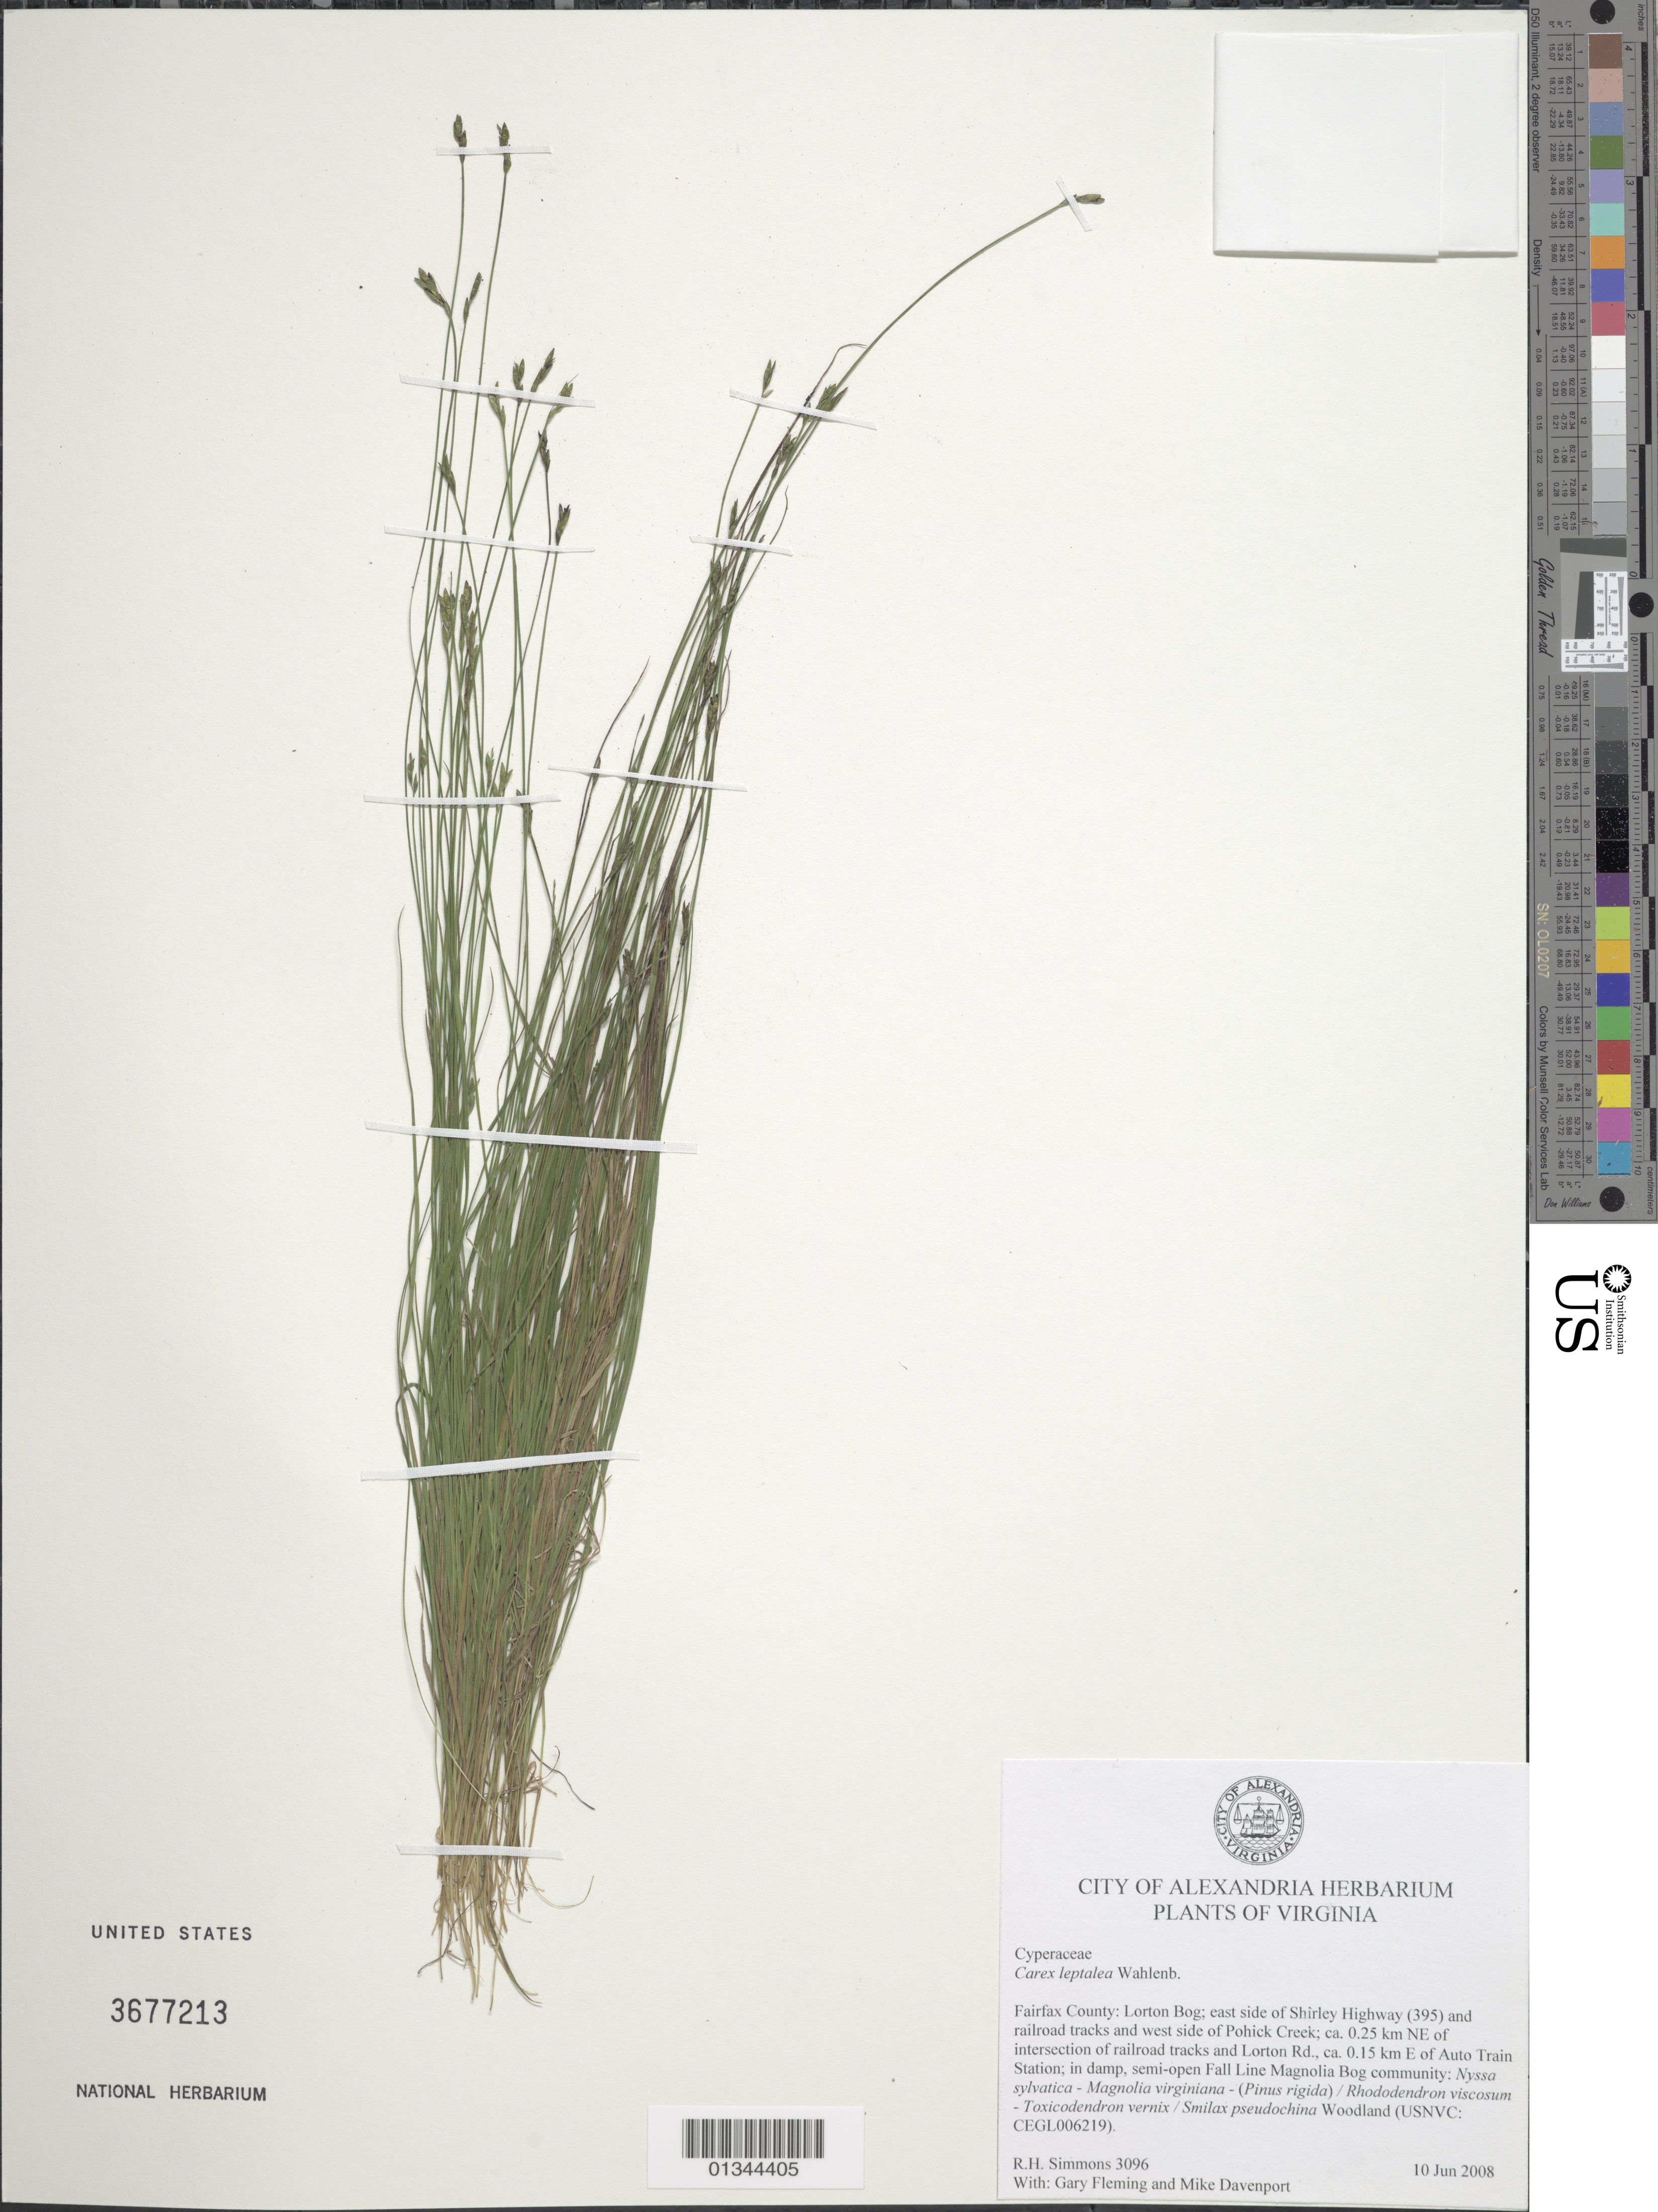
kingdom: Plantae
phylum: Tracheophyta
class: Liliopsida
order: Poales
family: Cyperaceae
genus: Carex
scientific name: Carex leptalea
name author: Wahlenb.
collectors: R. H. Simmons, G. Fleming & M. Davenport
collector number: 3096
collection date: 2008-06-10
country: United States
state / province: Virginia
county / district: Fairfax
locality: Lorton Bog; east side of Shirley Highway (395) and railroad tracks and west side of Pohick Creek; ca. 0.25 km NE of intersection of railroad tracks and Lorton Rd., ca. 0.15 km E of Auto Train Station.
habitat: Woodland.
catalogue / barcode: US 3677213